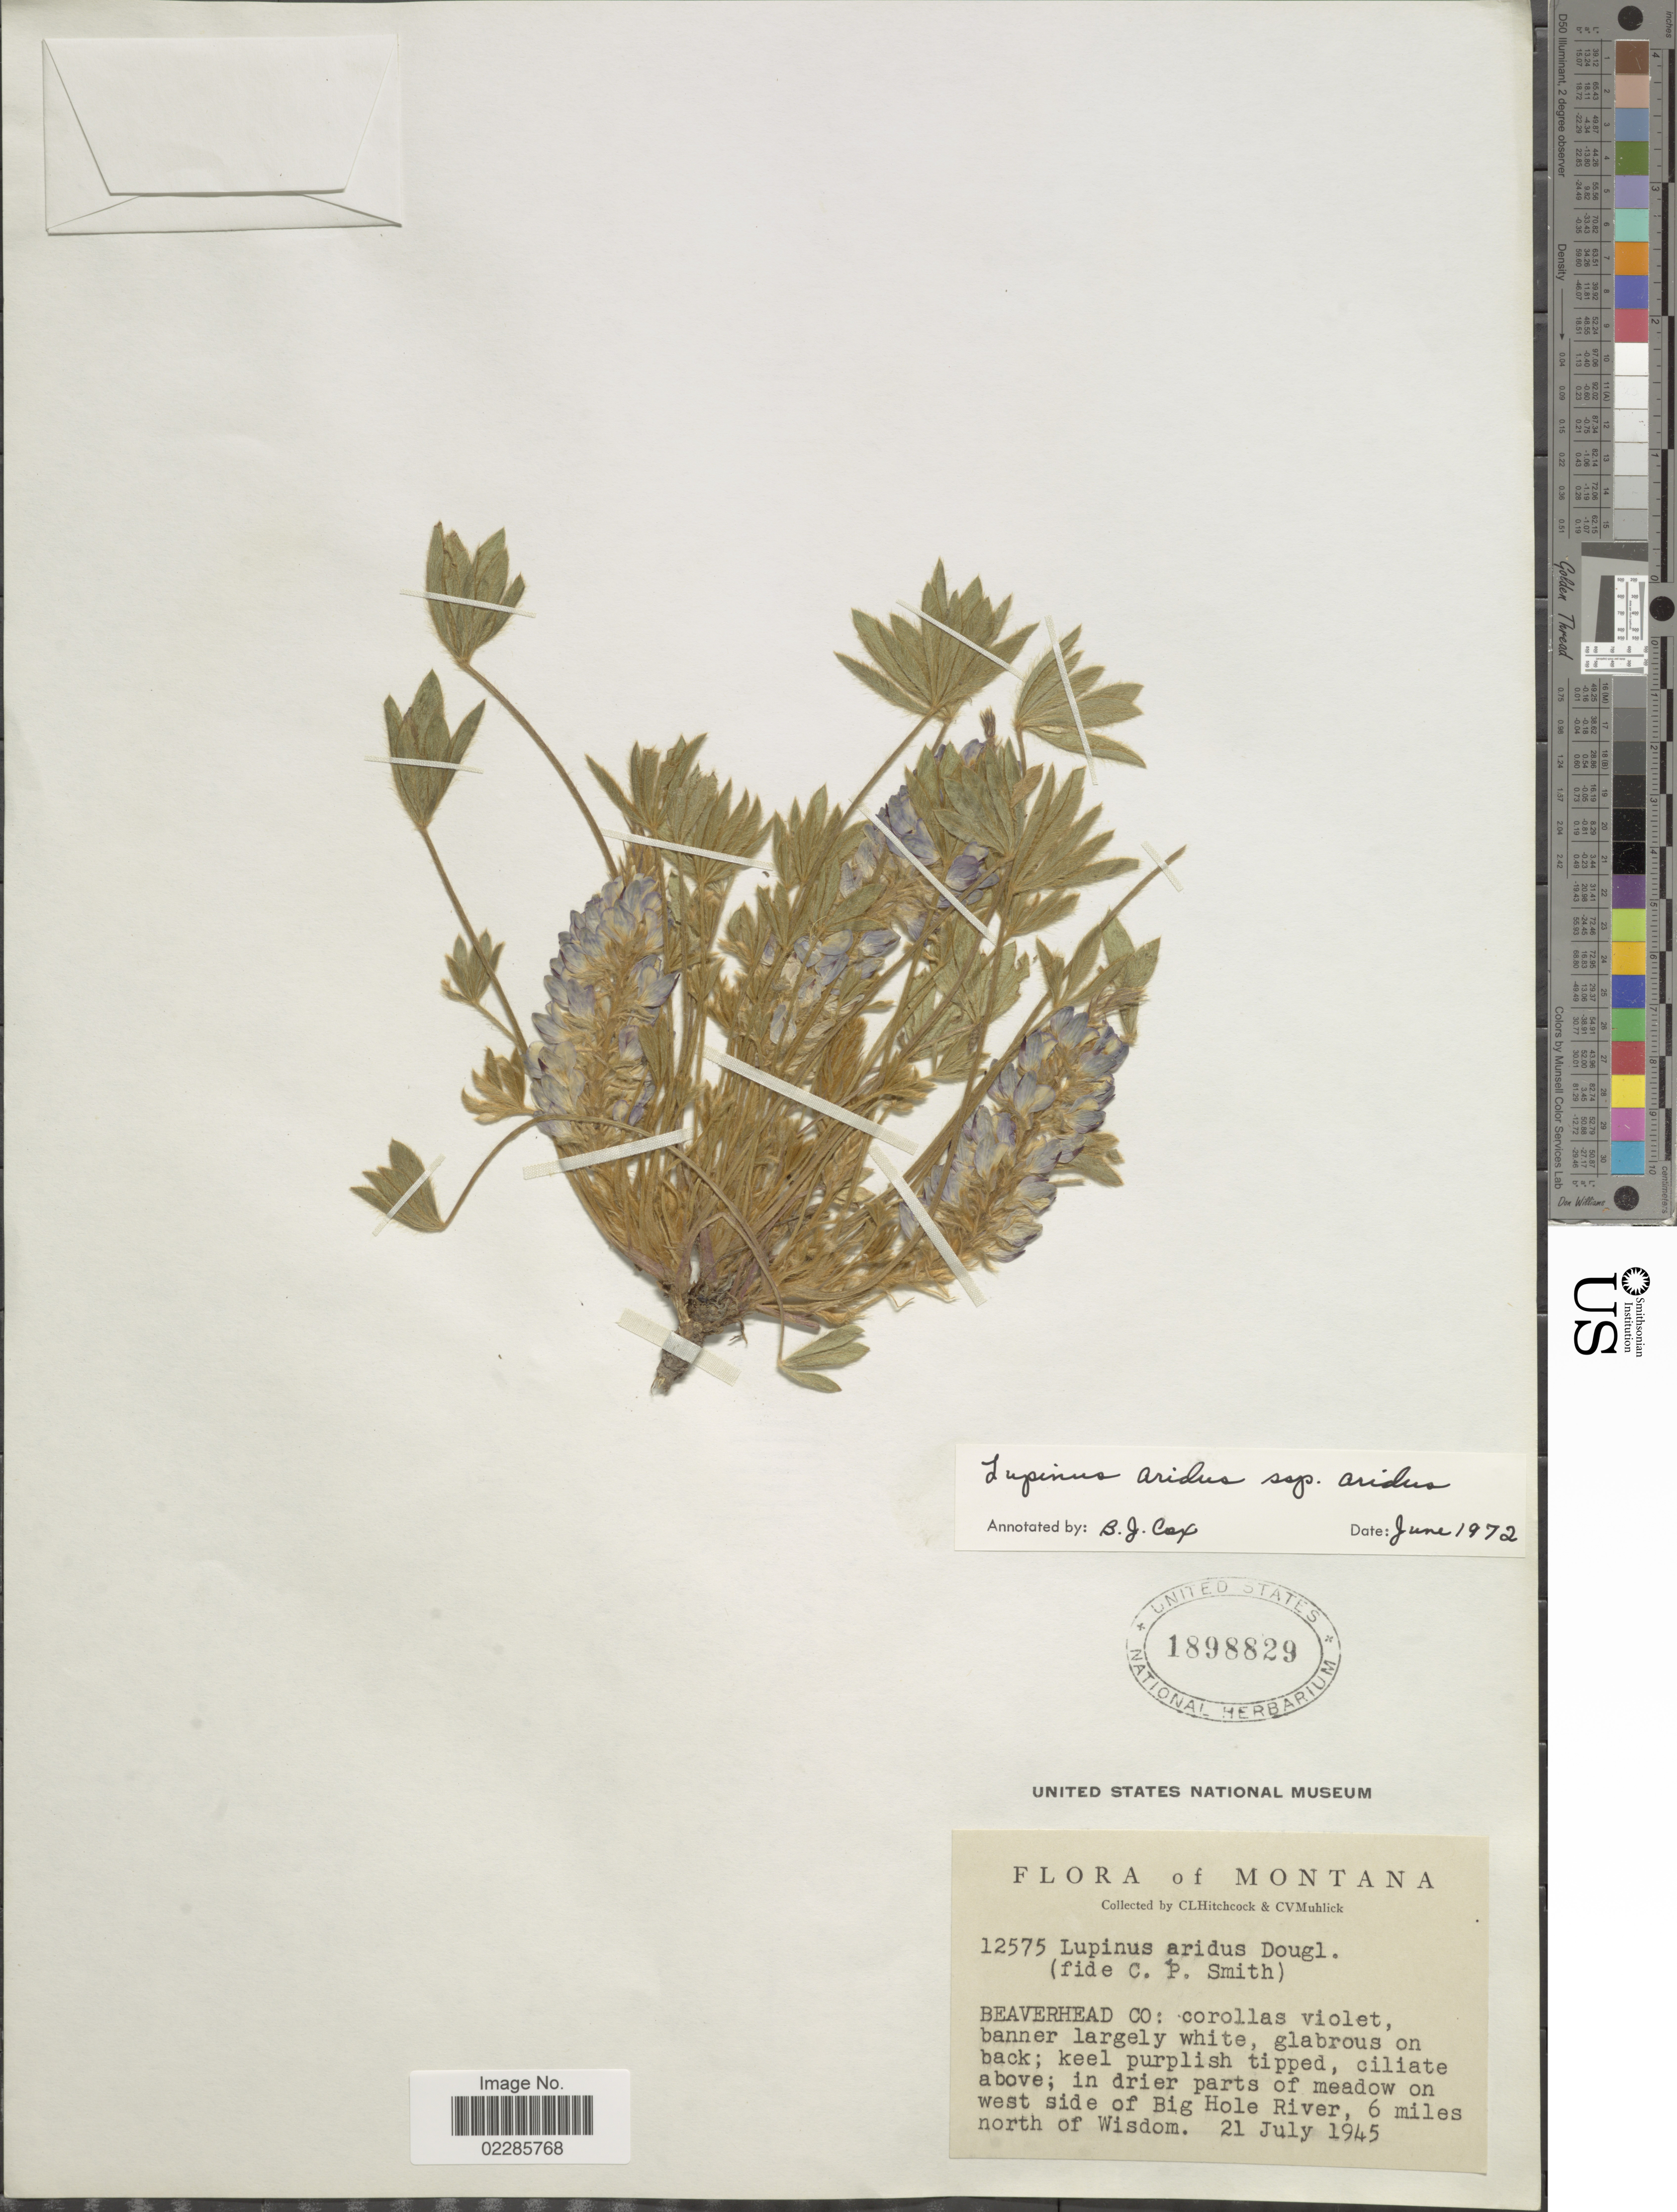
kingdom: Plantae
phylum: Tracheophyta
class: Magnoliopsida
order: Fabales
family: Fabaceae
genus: Lupinus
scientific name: Lupinus aridus subsp. aridus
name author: Douglas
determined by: Cox, B. J.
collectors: C. L. Hitchcock & C. V. Muhlick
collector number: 12575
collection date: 1945-07-21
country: United States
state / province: Montana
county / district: Beaverhead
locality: In drier parts of meadow on W side of Big Hole River, 6 miles N of Wisdom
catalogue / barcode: US 1898829